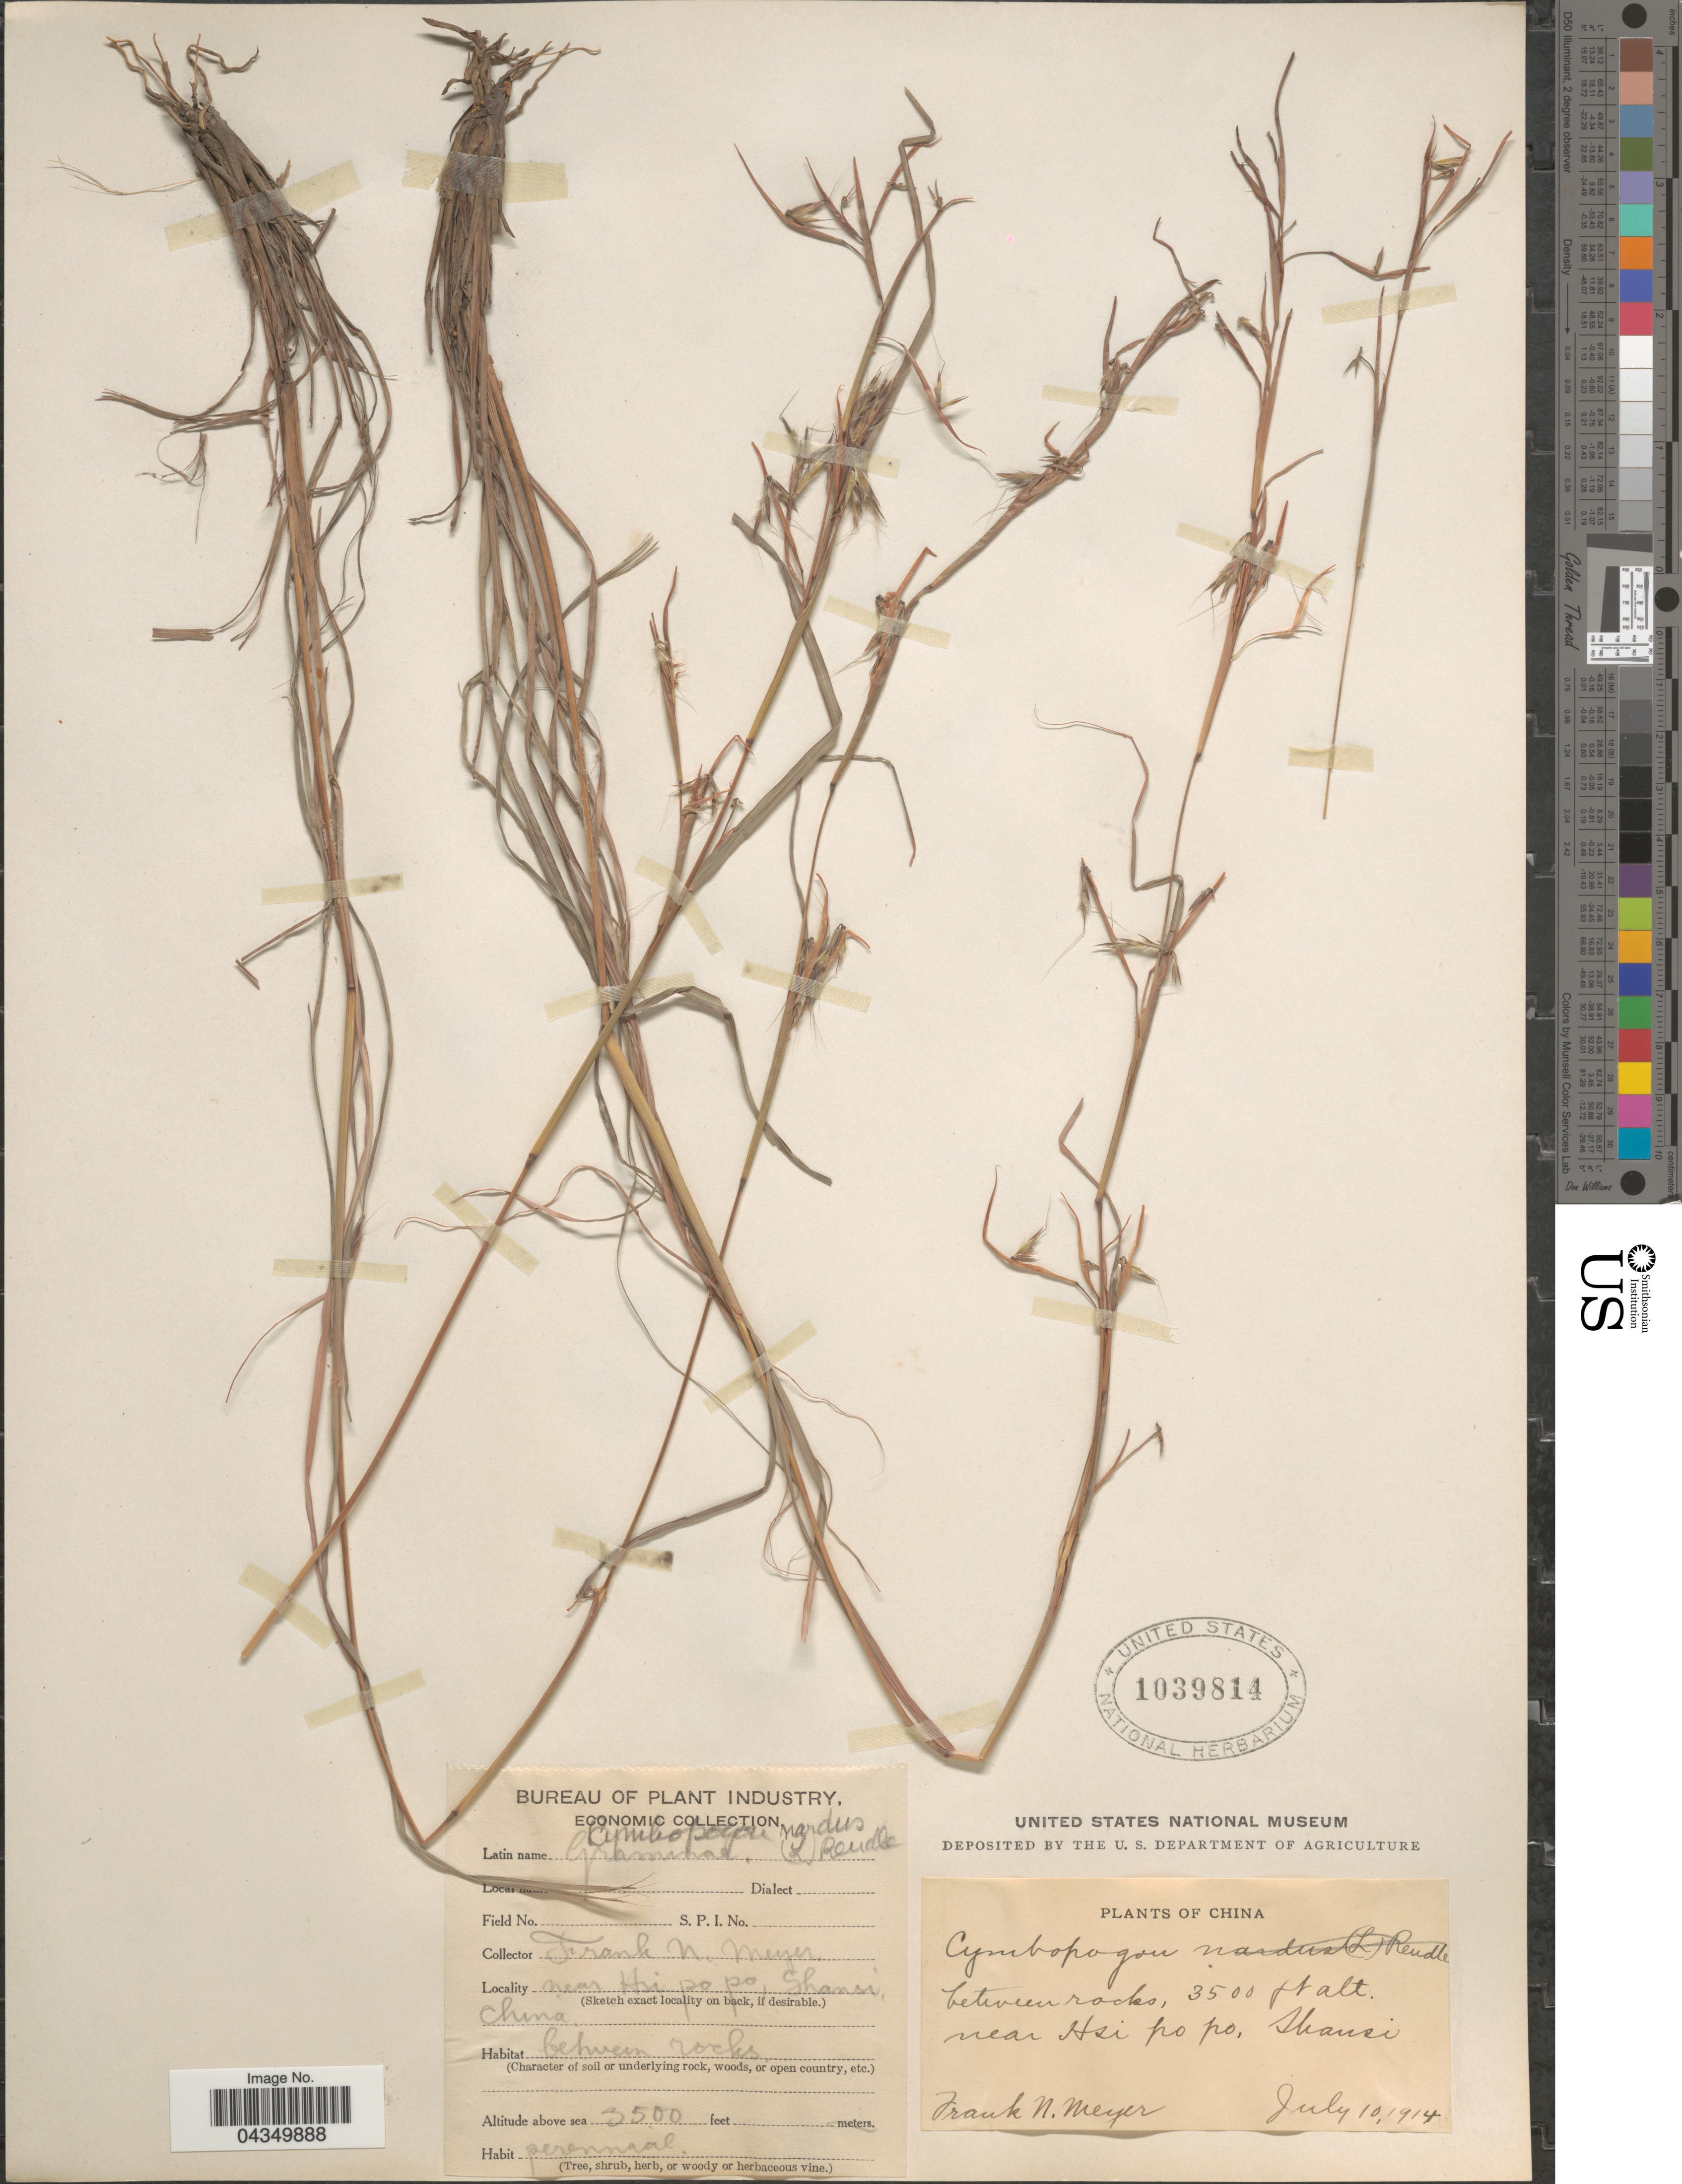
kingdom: Plantae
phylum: Tracheophyta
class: Liliopsida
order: Poales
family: Poaceae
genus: Cymbopogon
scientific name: Cymbopogon distans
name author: (Nees ex Steud.) Willd.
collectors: F. N. Meyer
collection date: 1914-07-10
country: China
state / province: Shanxi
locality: Near Hsi po po, Shansi.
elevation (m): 1067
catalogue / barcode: US 1039814